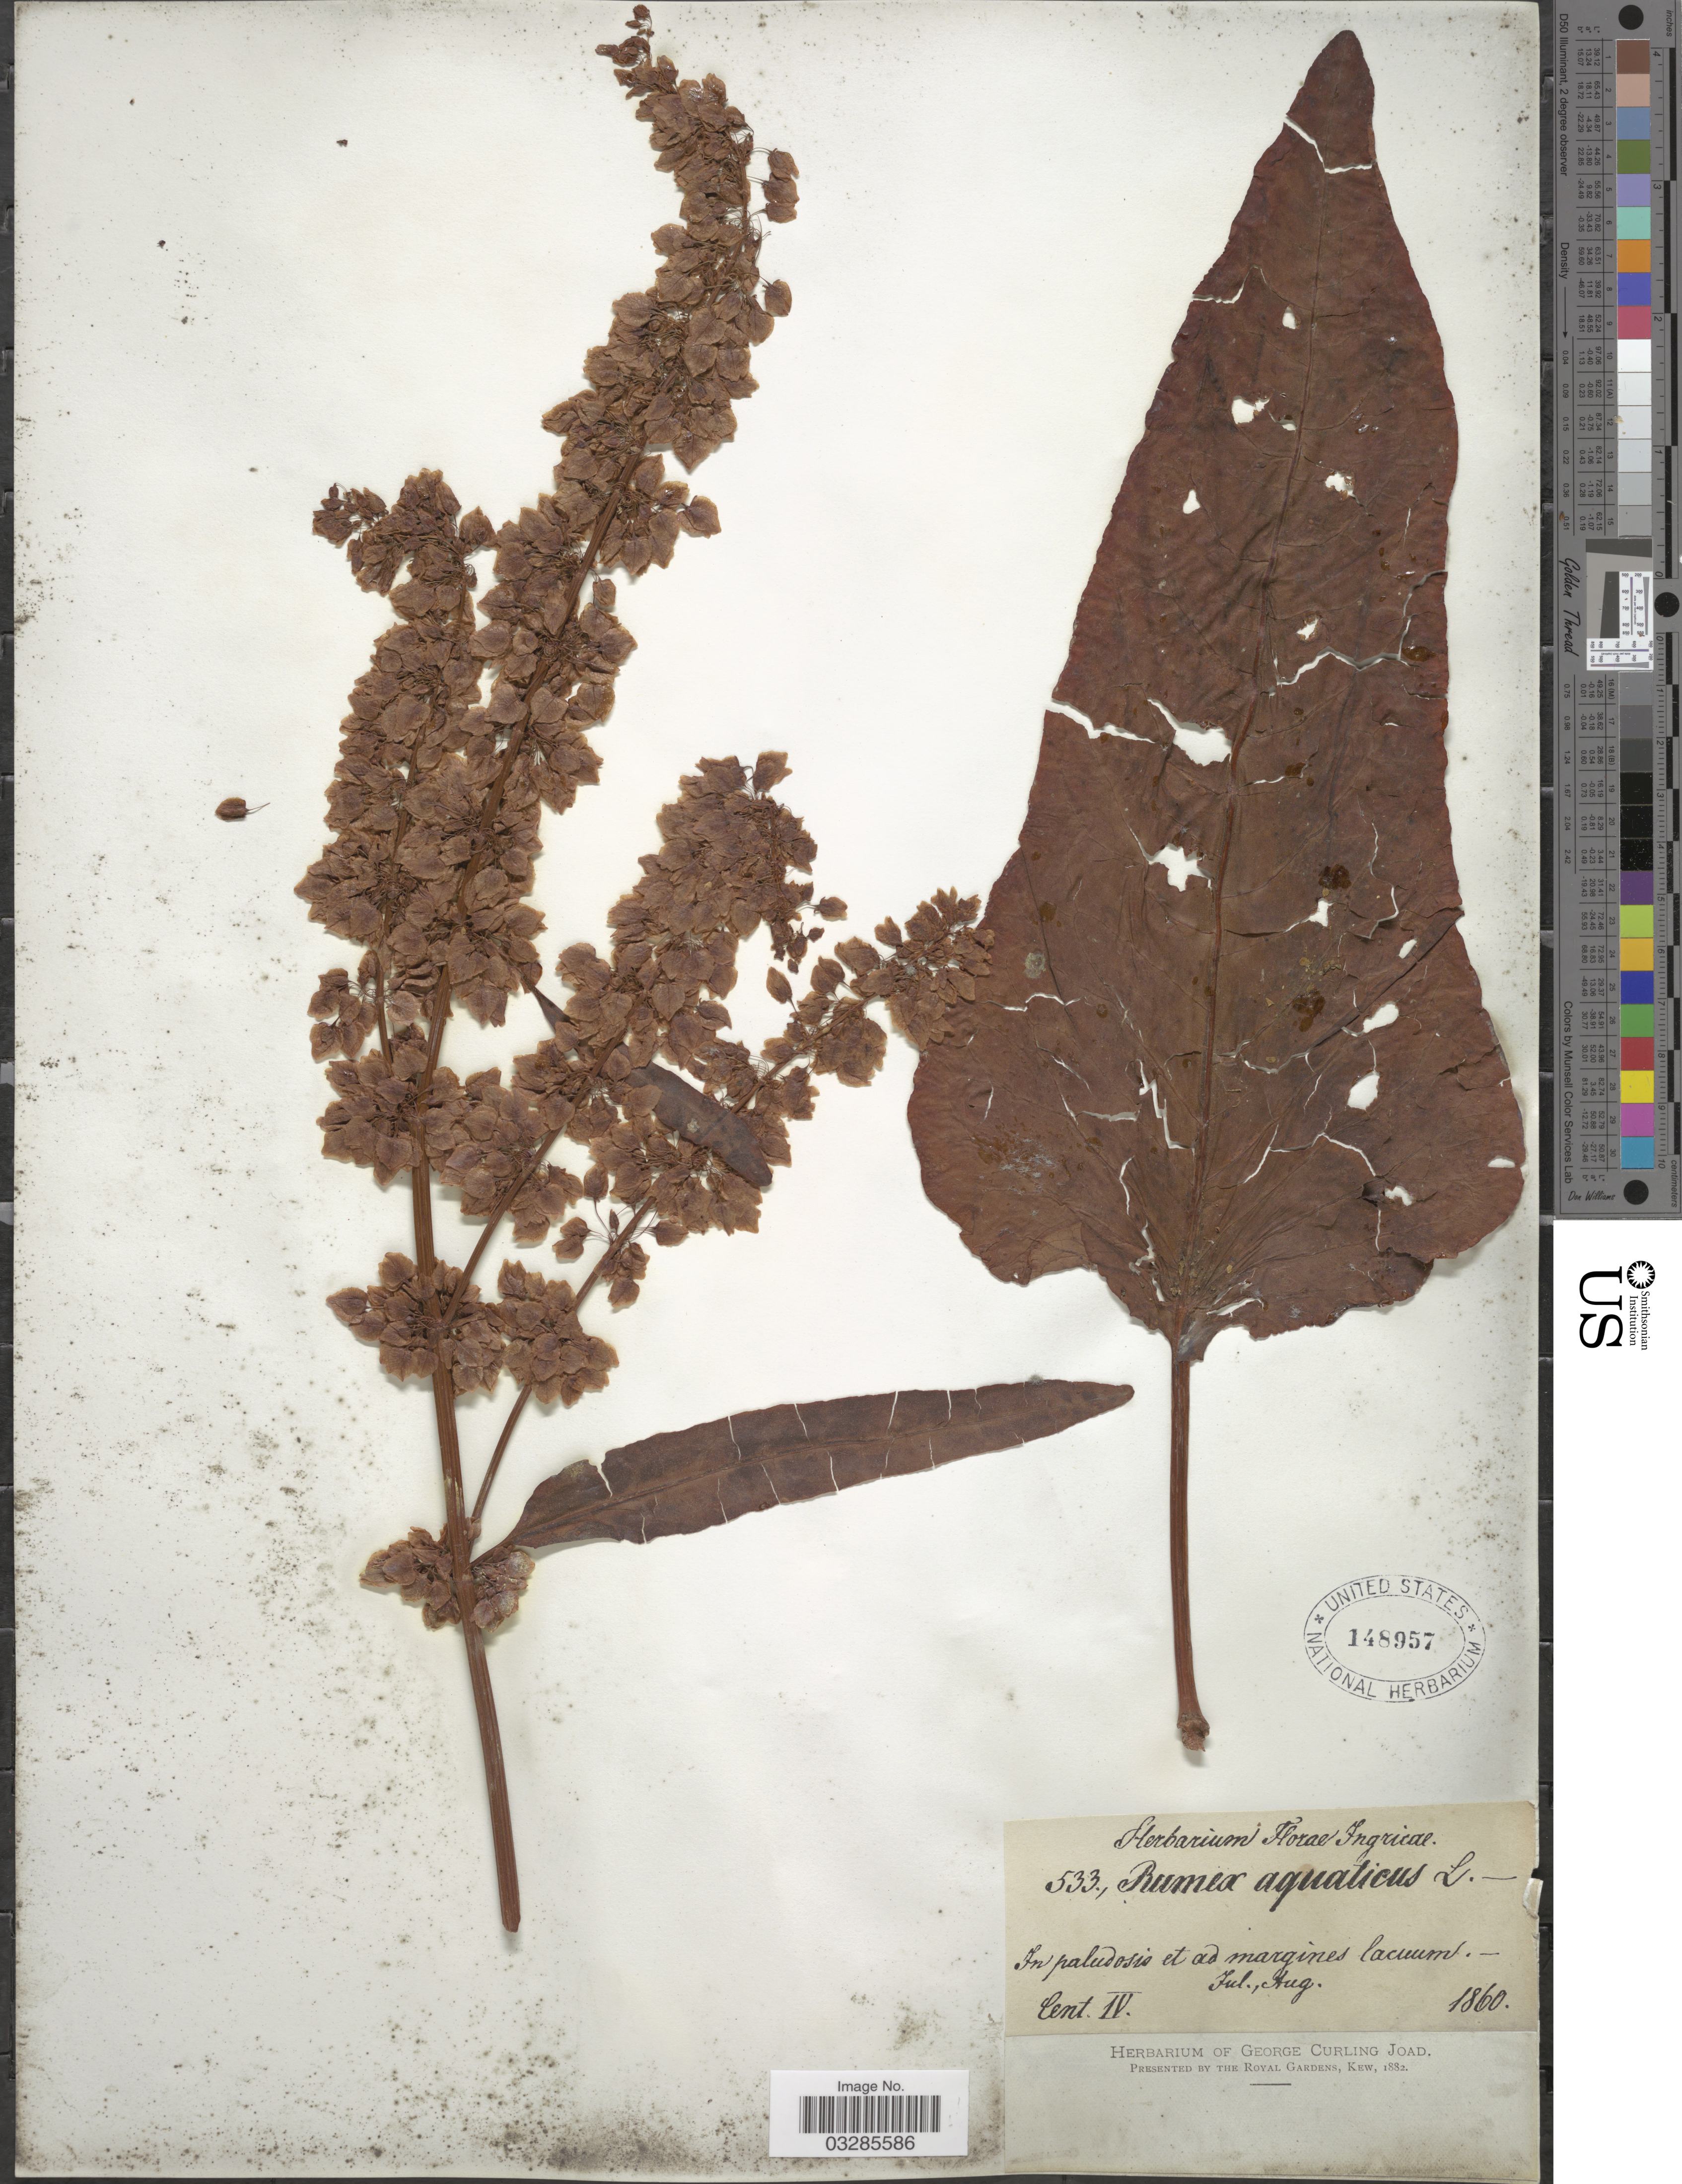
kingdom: Plantae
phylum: Tracheophyta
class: Magnoliopsida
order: Caryophyllales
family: Polygonaceae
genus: Rumex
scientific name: Rumex aquaticus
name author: L.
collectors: ex herb. Florae Ingricae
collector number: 533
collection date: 1860-07/1860-08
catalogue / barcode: US 148957